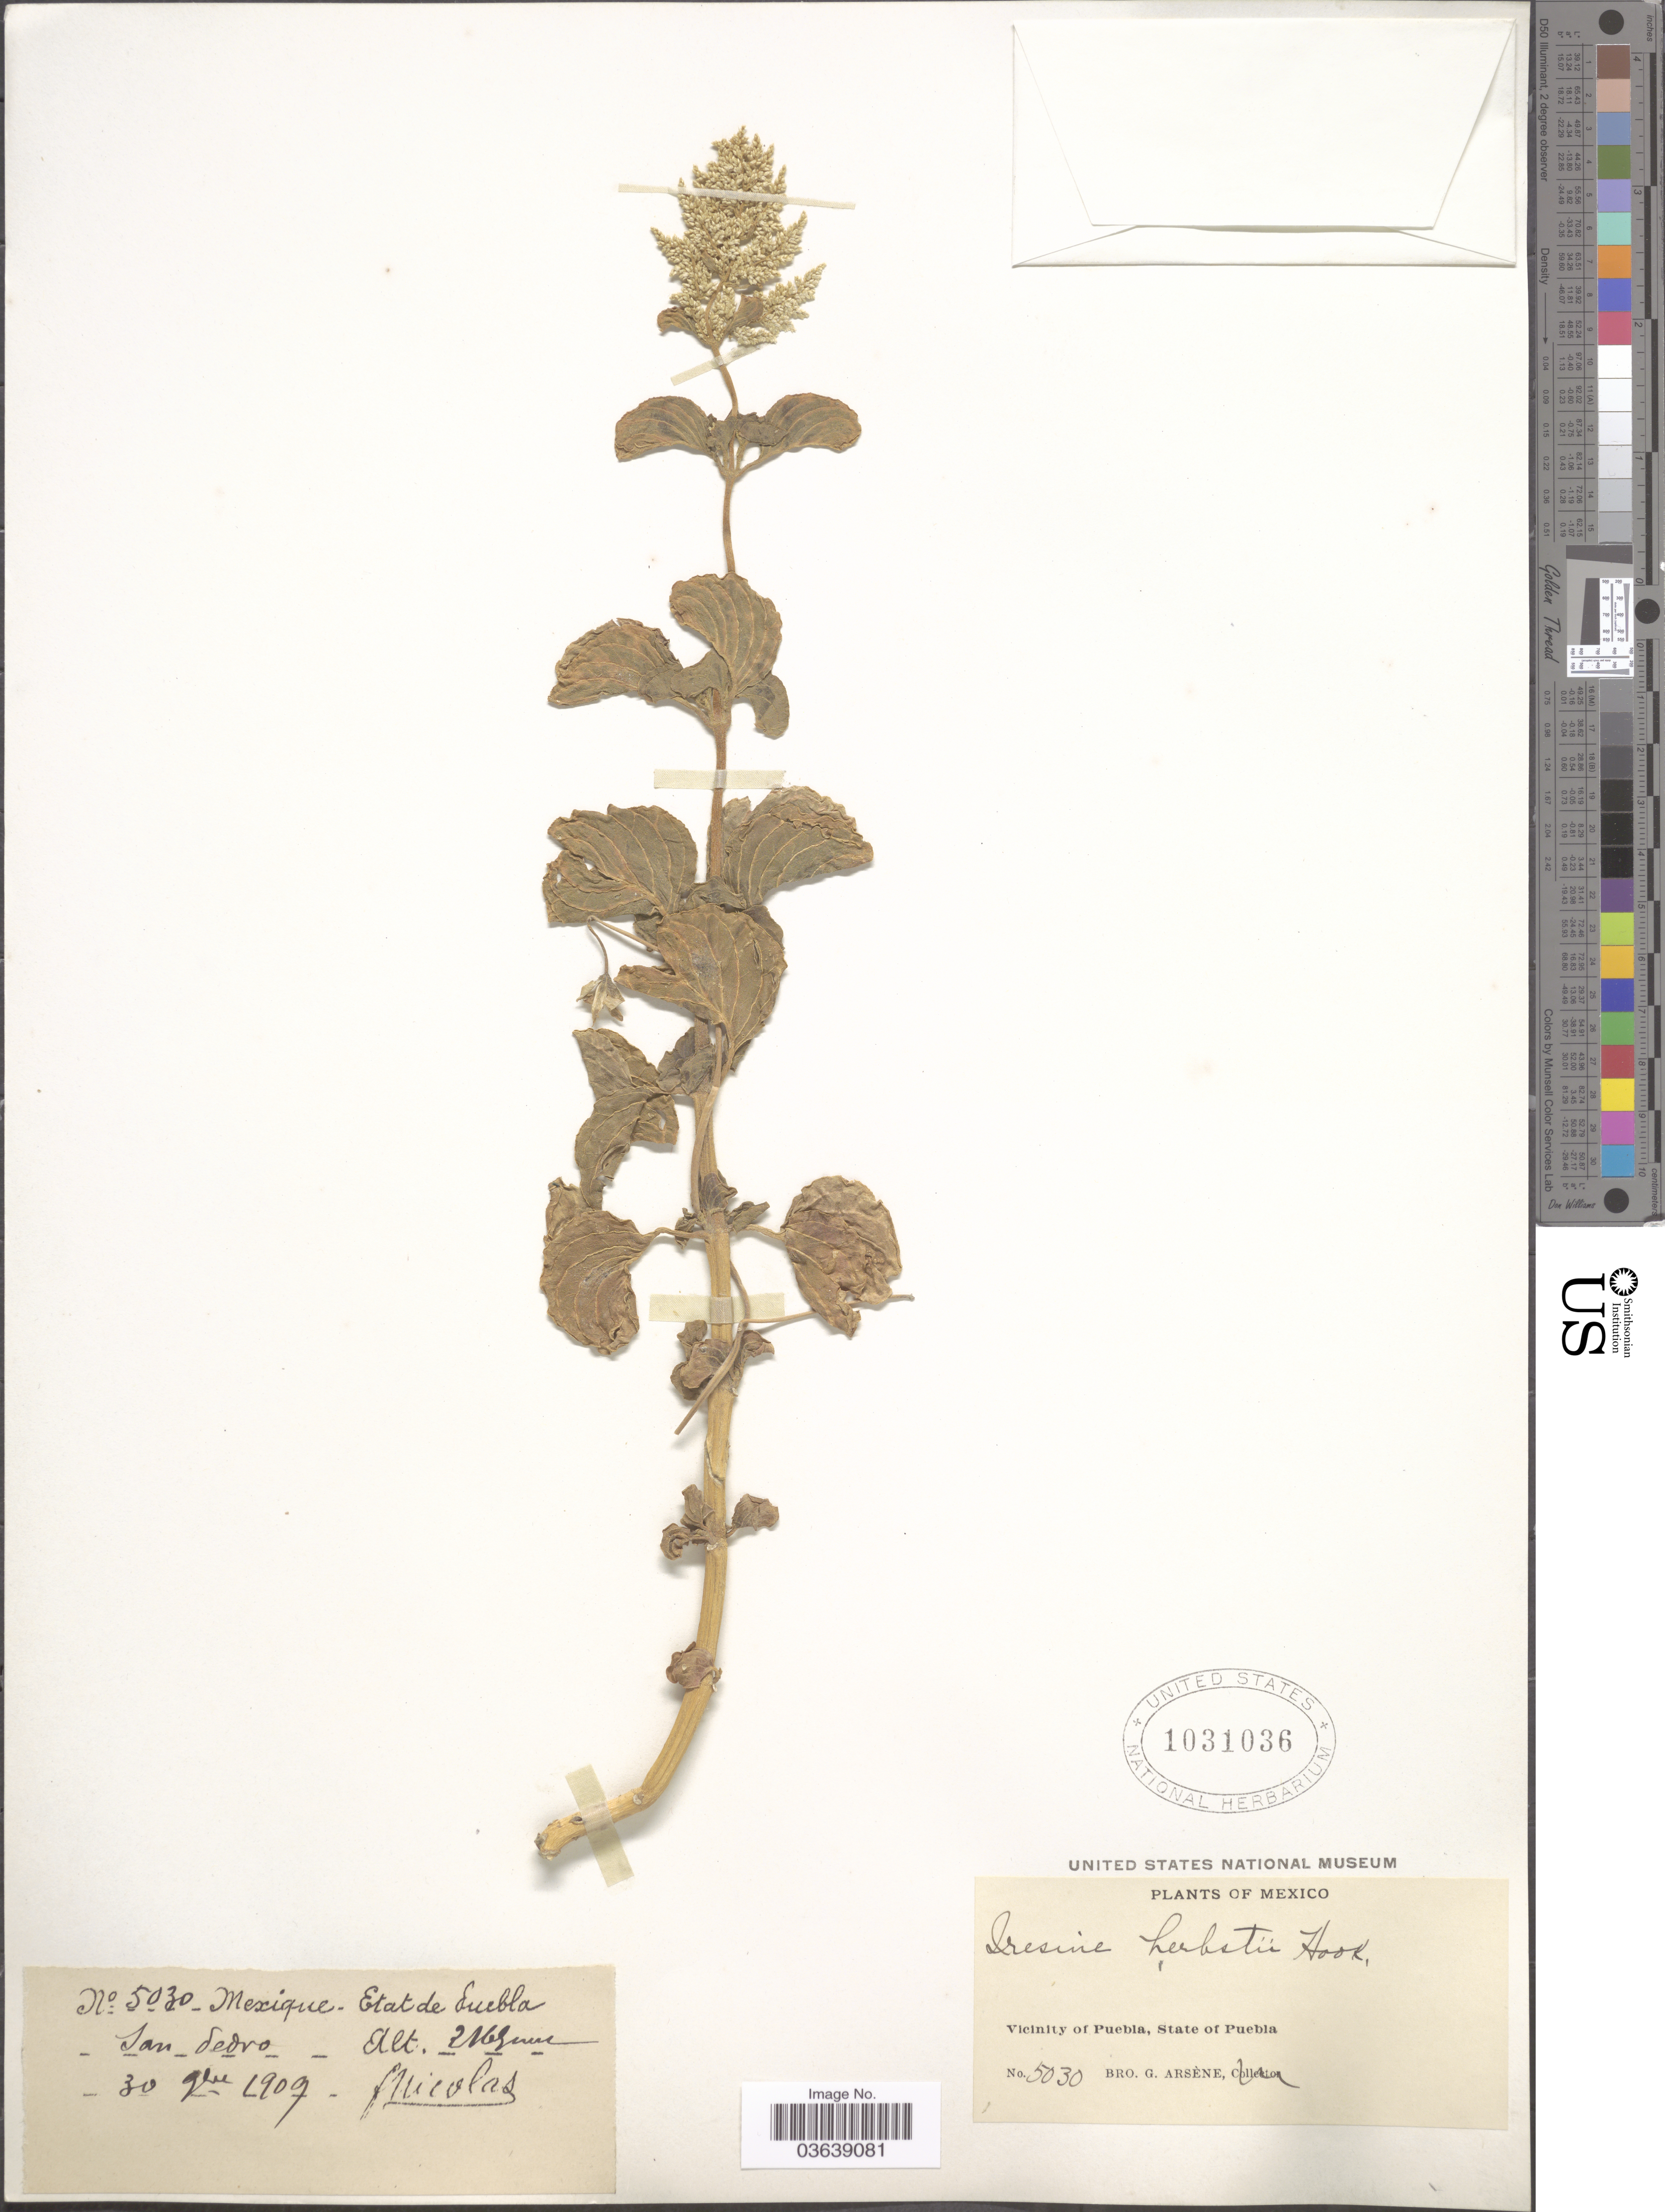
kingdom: Plantae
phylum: Tracheophyta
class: Magnoliopsida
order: Caryophyllales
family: Amaranthaceae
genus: Iresine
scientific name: Iresine herbstii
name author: Hook.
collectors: F. Nicolas & Bro. G. Arsène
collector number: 5030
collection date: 1909-11-30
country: Mexico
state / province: Puebla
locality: San Pedro. Vicinity of Puebla.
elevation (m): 2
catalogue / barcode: US 1031036